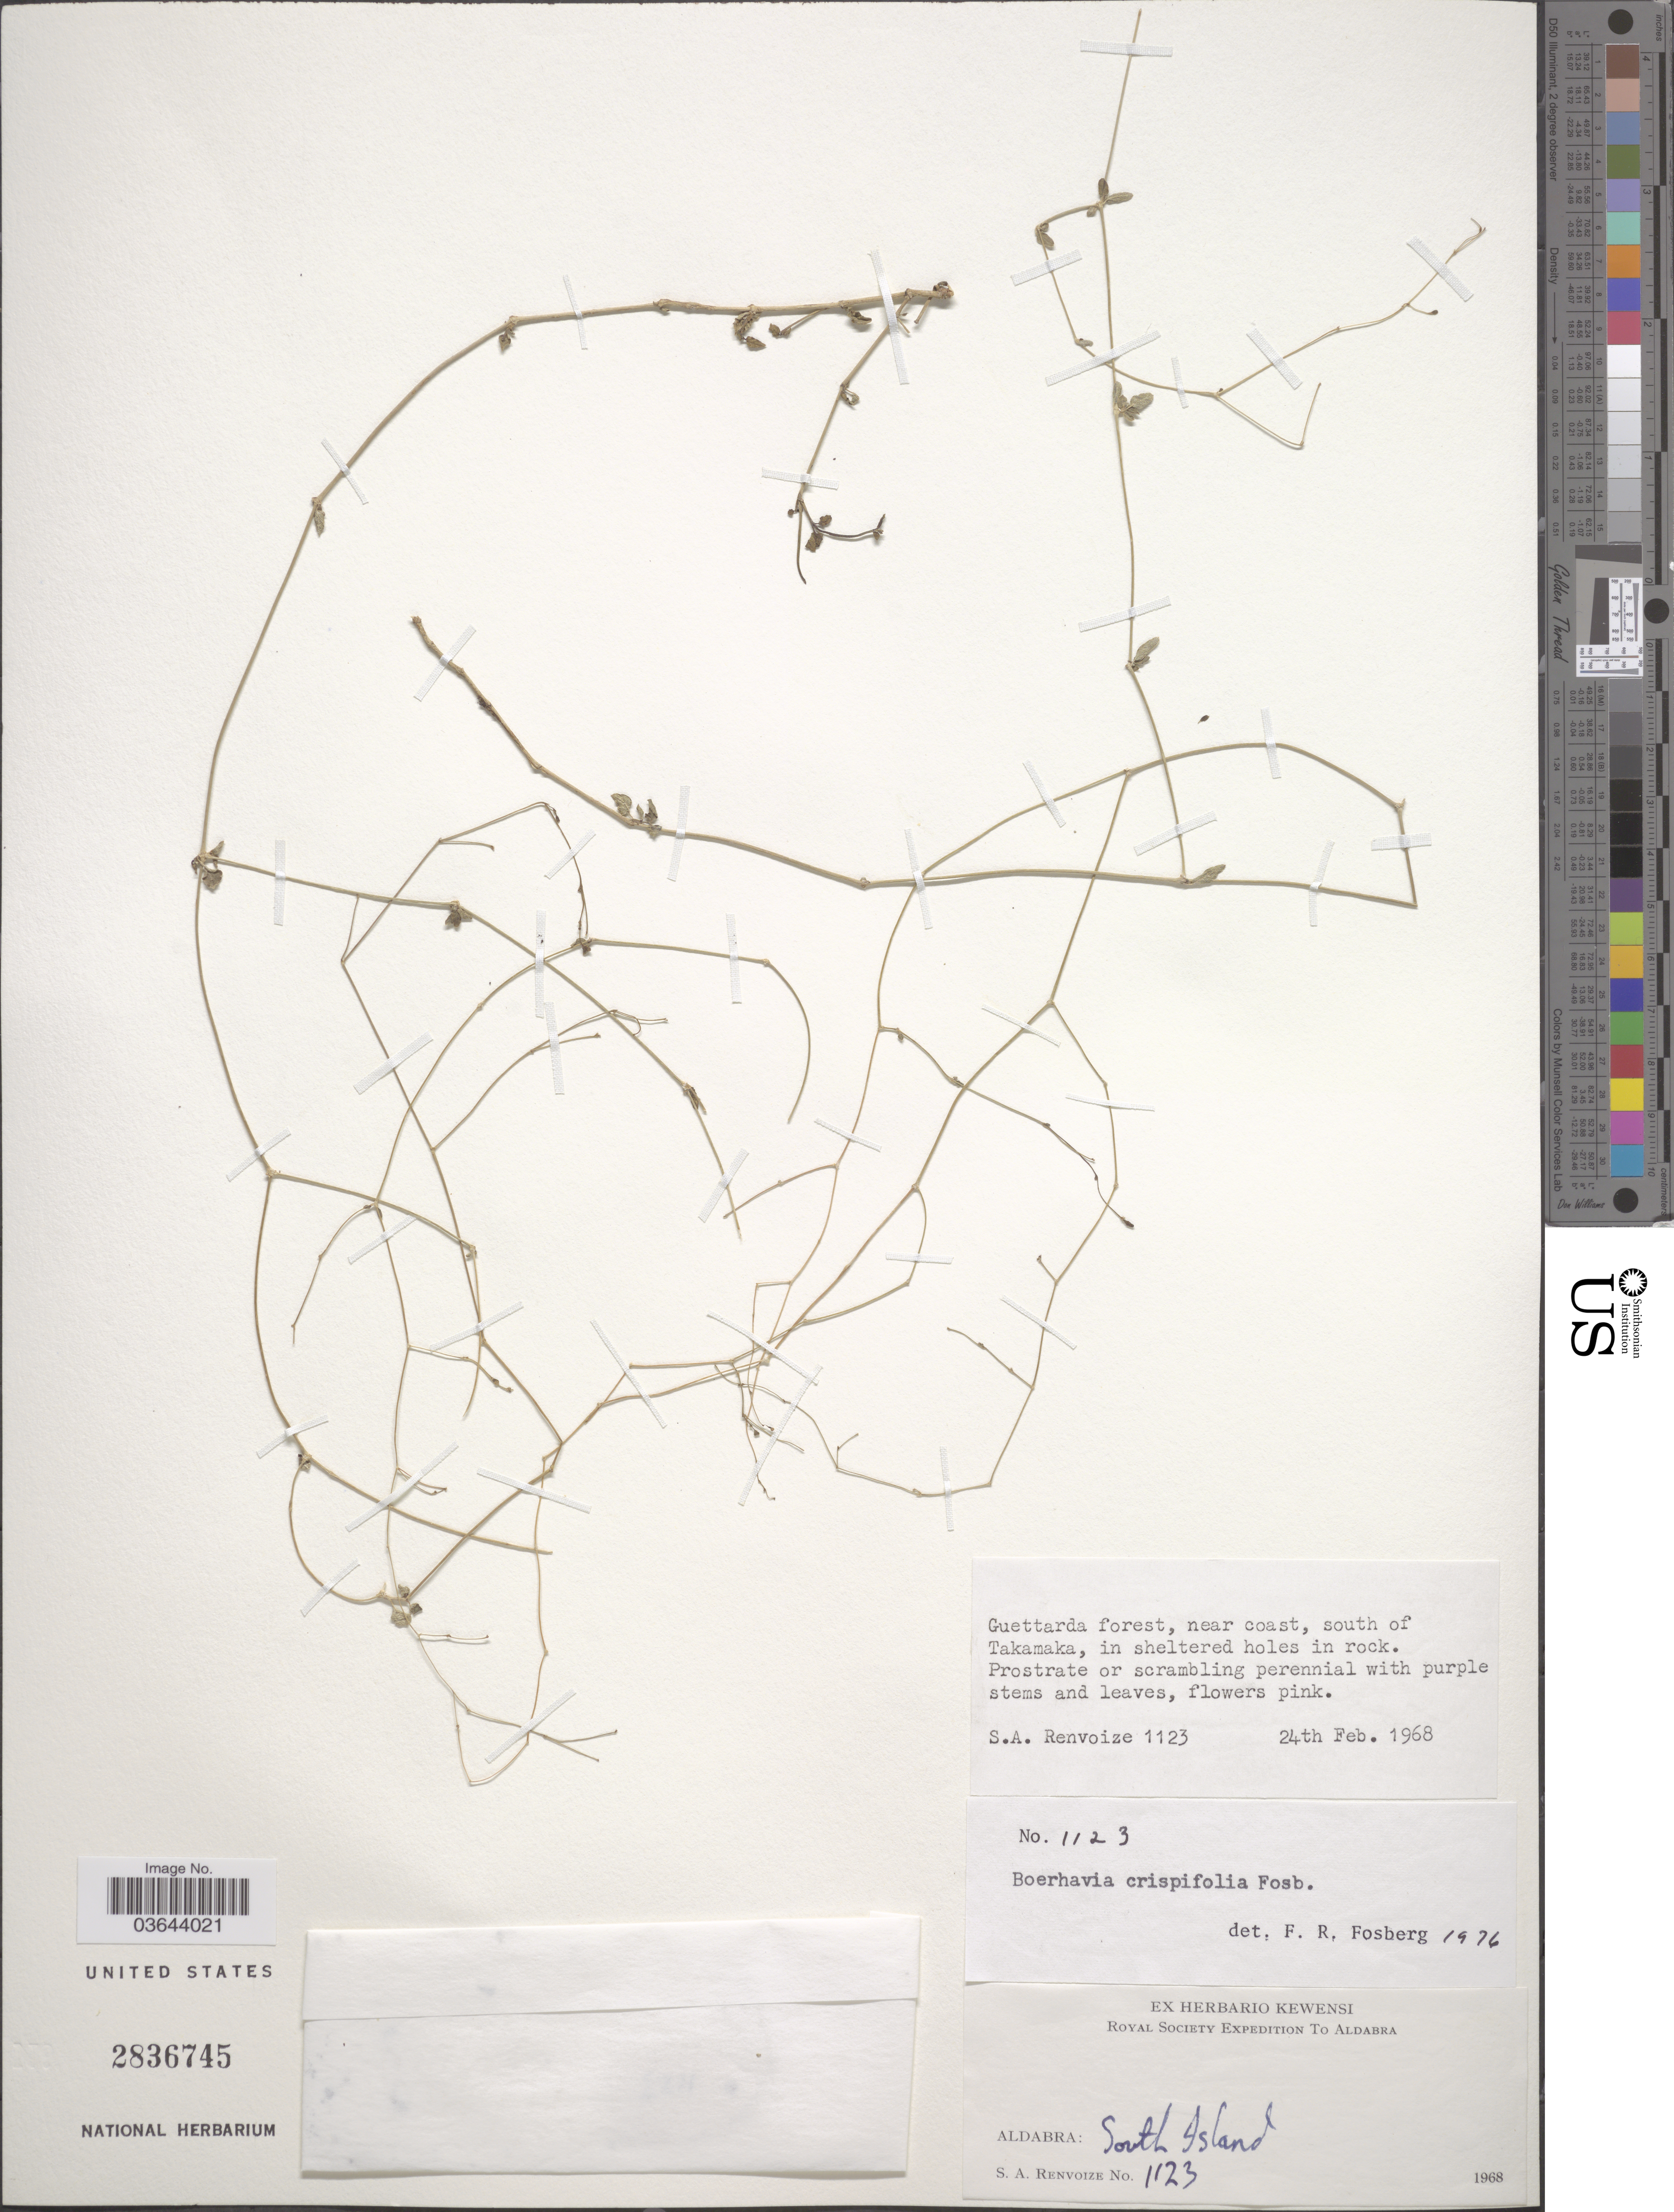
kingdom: Plantae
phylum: Tracheophyta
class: Magnoliopsida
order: Caryophyllales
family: Nyctaginaceae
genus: Boerhavia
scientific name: Boerhavia crispifolia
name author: Fosberg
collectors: S. A. Renvoize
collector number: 1123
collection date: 1968-02-24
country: Seychelles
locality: Guettarda forest, near coast, south of Takamaka. Aldabra: South Island.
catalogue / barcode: US 2836745